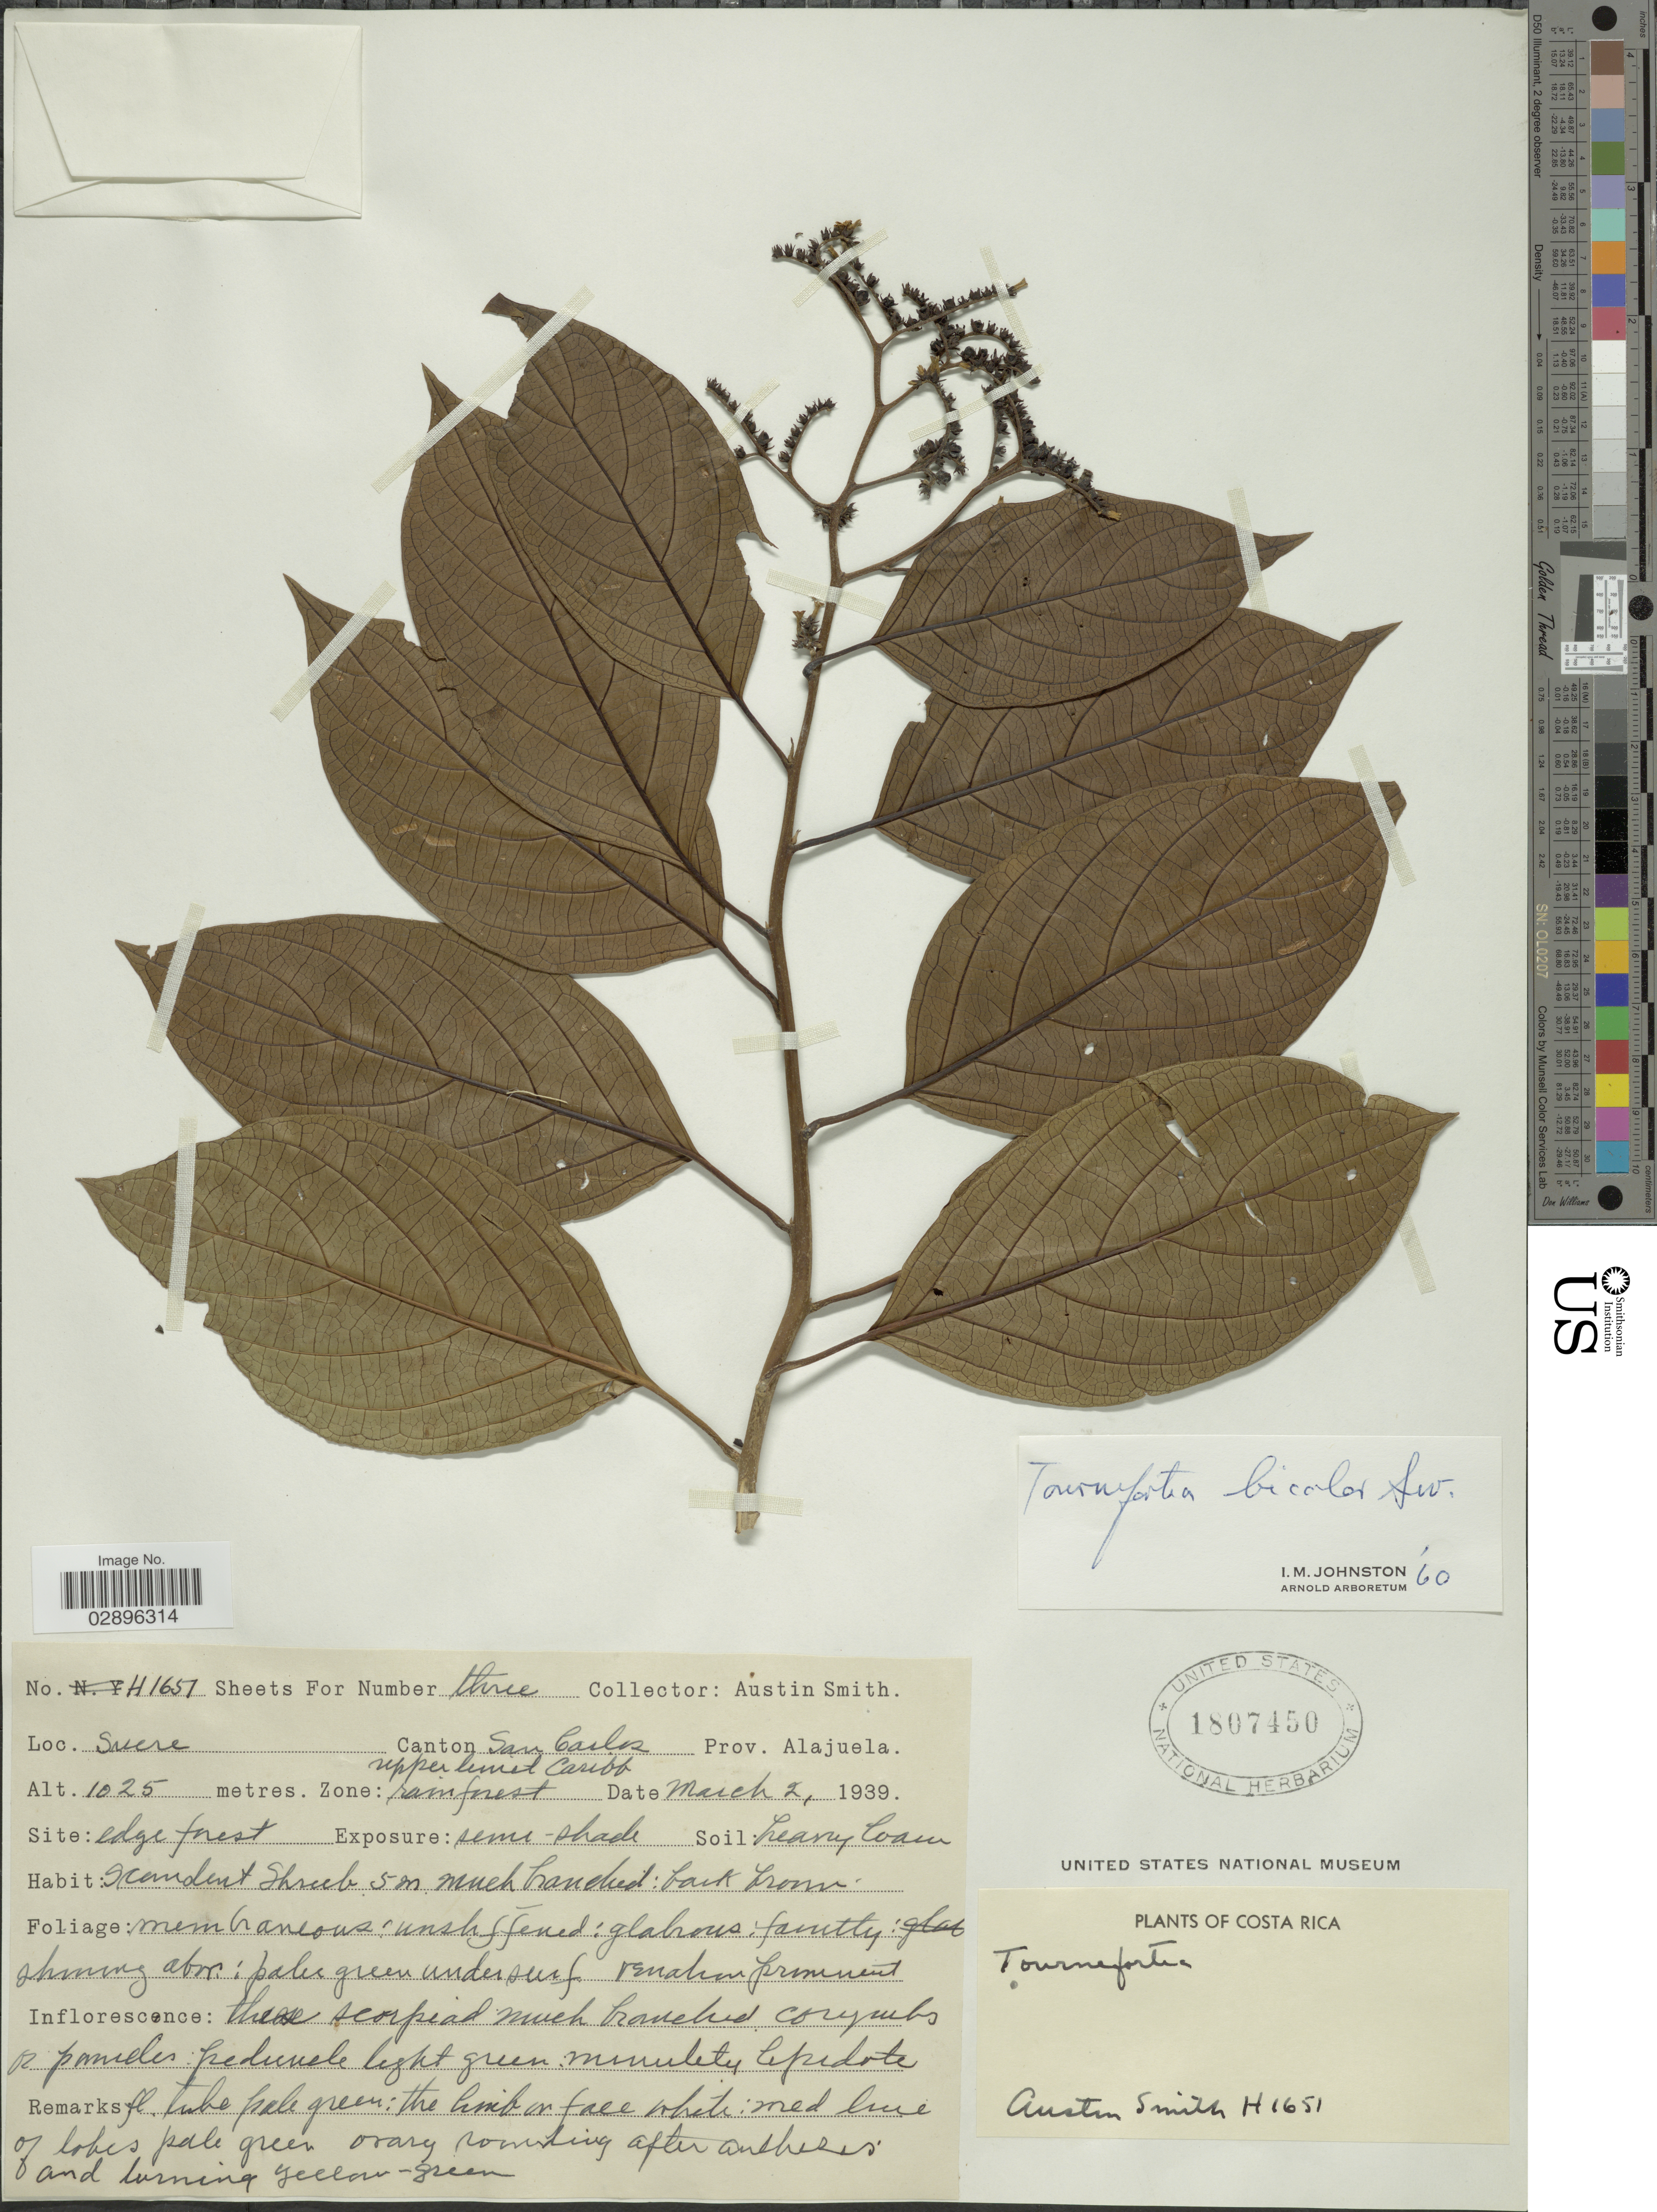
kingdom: Plantae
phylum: Tracheophyta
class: Magnoliopsida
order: Boraginales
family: Heliotropiaceae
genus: Tournefortia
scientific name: Tournefortia bicolor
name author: Sw.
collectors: Aust P. Smith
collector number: H1651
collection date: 1939-03-02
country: Costa Rica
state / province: Alajuela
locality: Suere, Canton San Carlos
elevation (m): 1025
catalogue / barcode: US 1807450